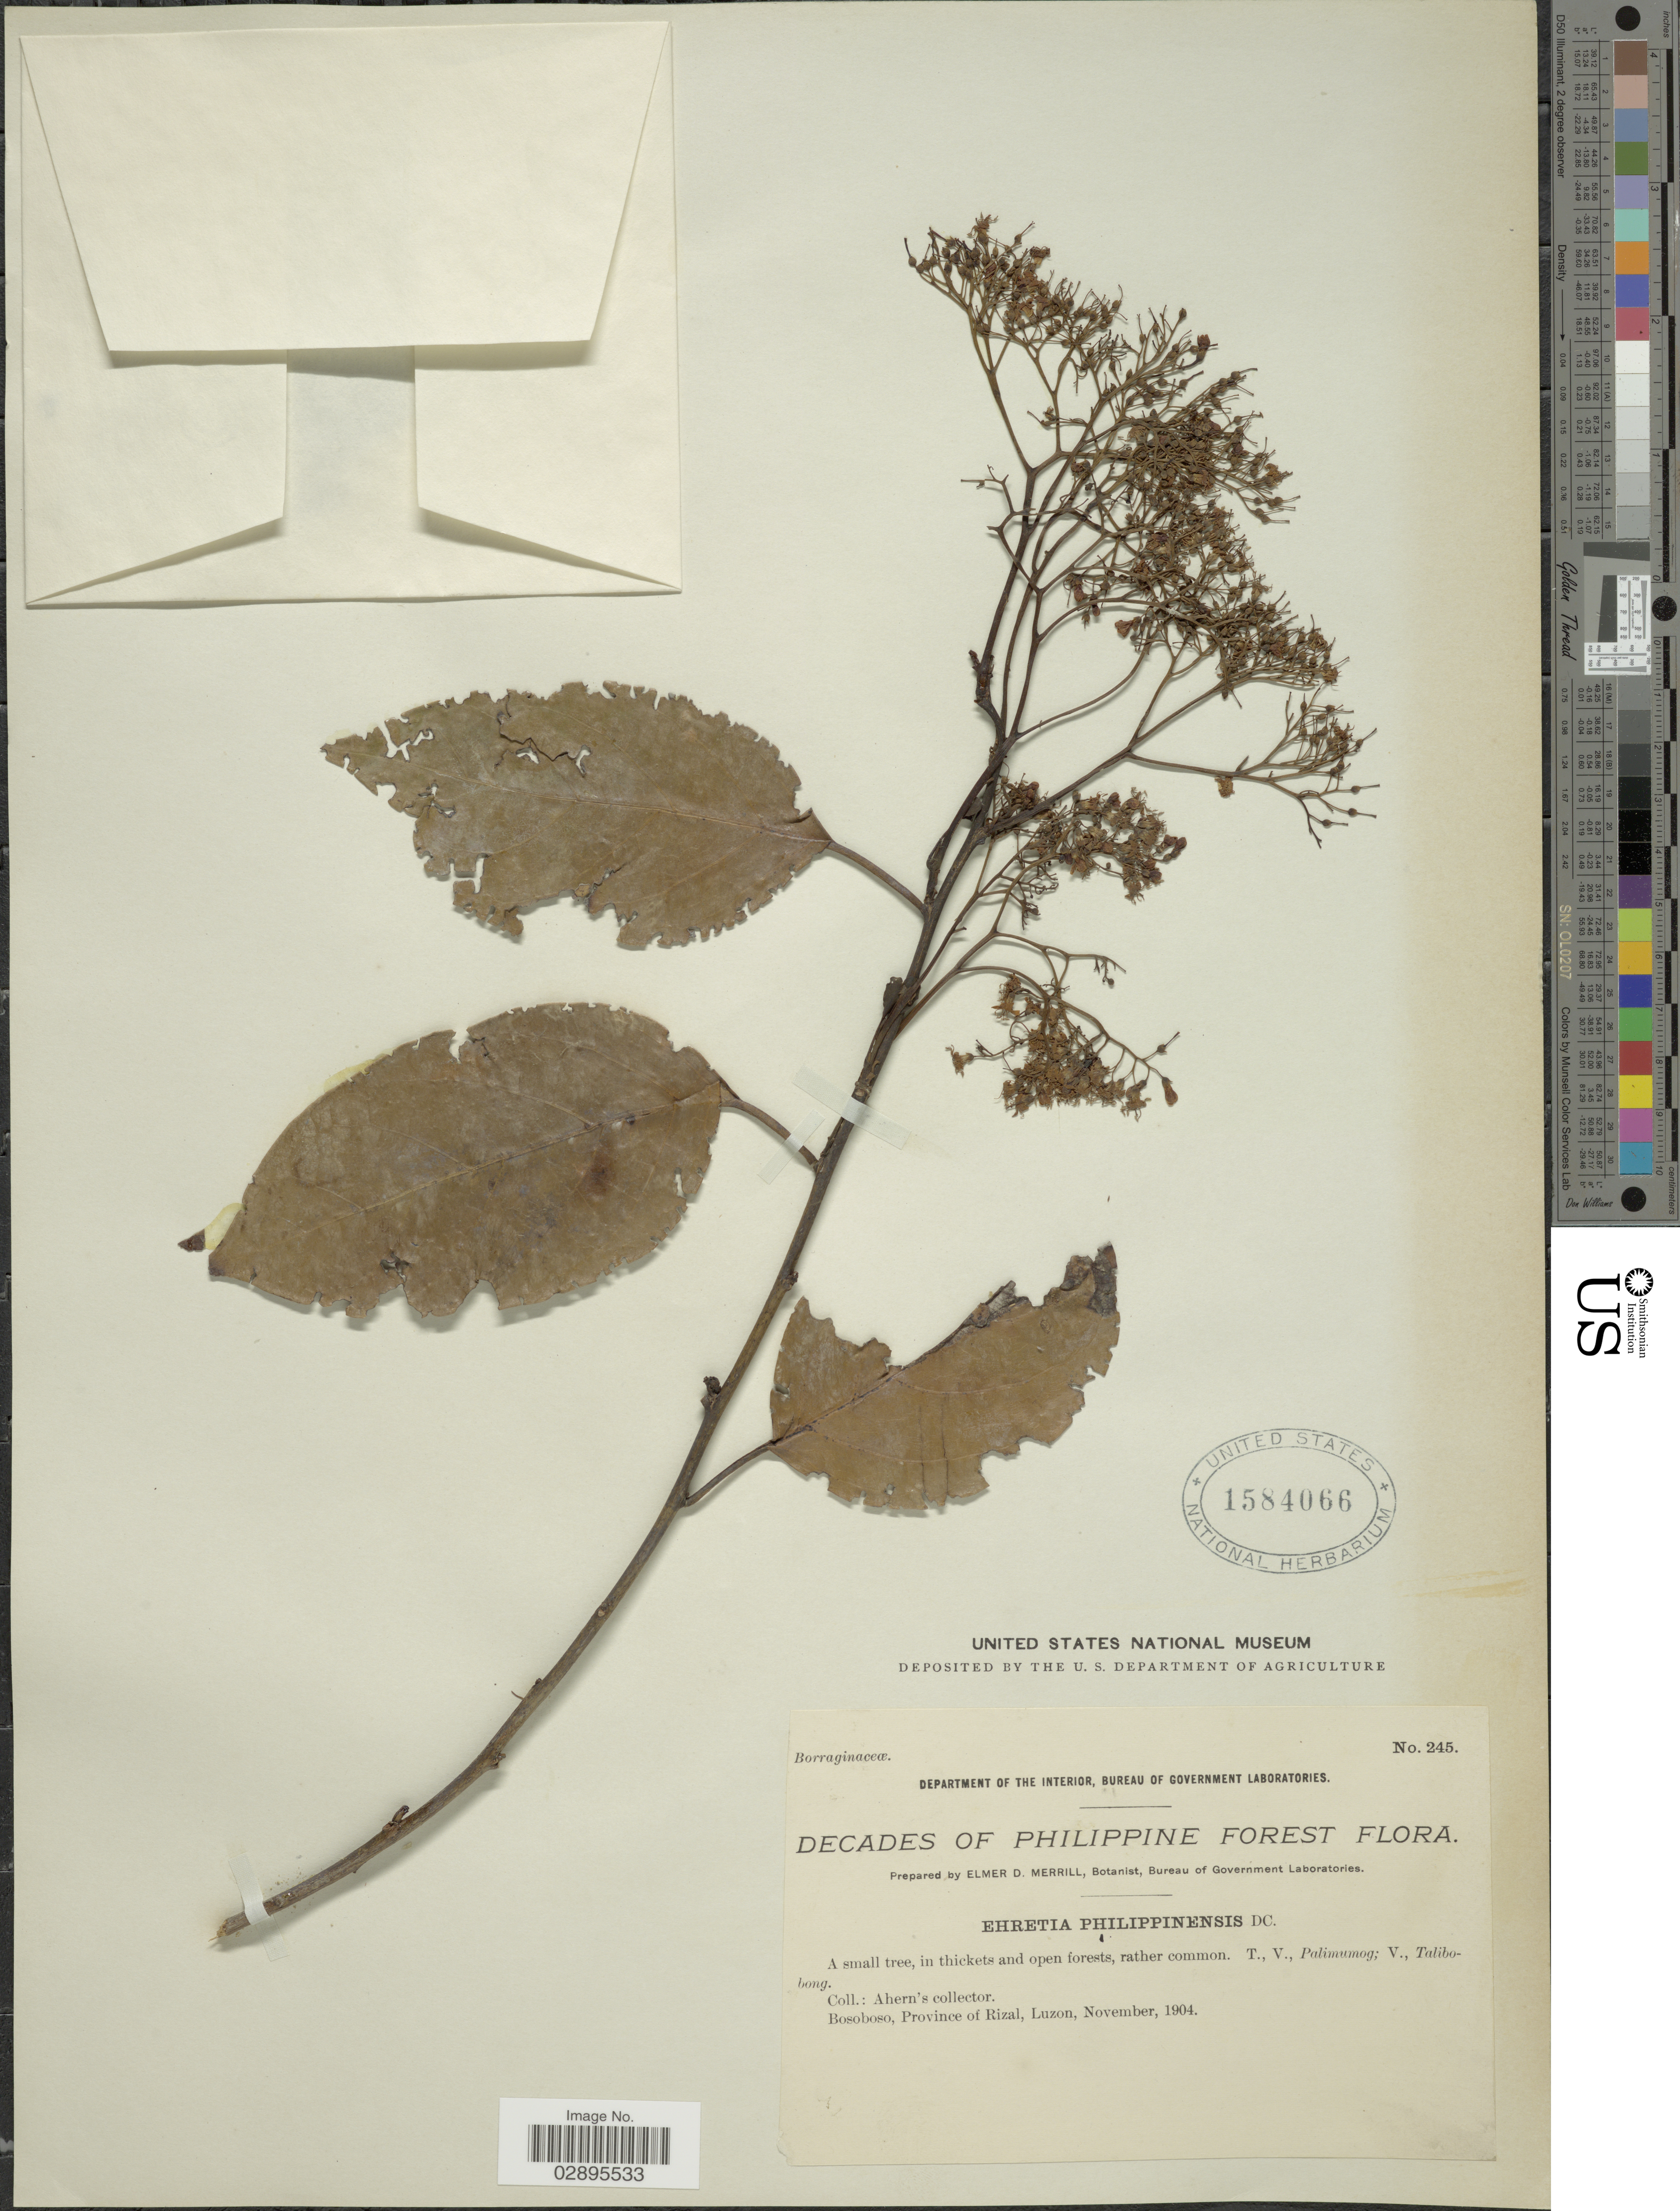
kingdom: Plantae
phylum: Tracheophyta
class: Magnoliopsida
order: Boraginales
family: Ehretiaceae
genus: Ehretia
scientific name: Ehretia philippinensis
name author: A. DC.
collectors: Ahern's collector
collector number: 245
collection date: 1904-11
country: Philippines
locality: Philippine Forest. Bosoboso, Province of Rizal, Luzon.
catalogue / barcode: US 1584066